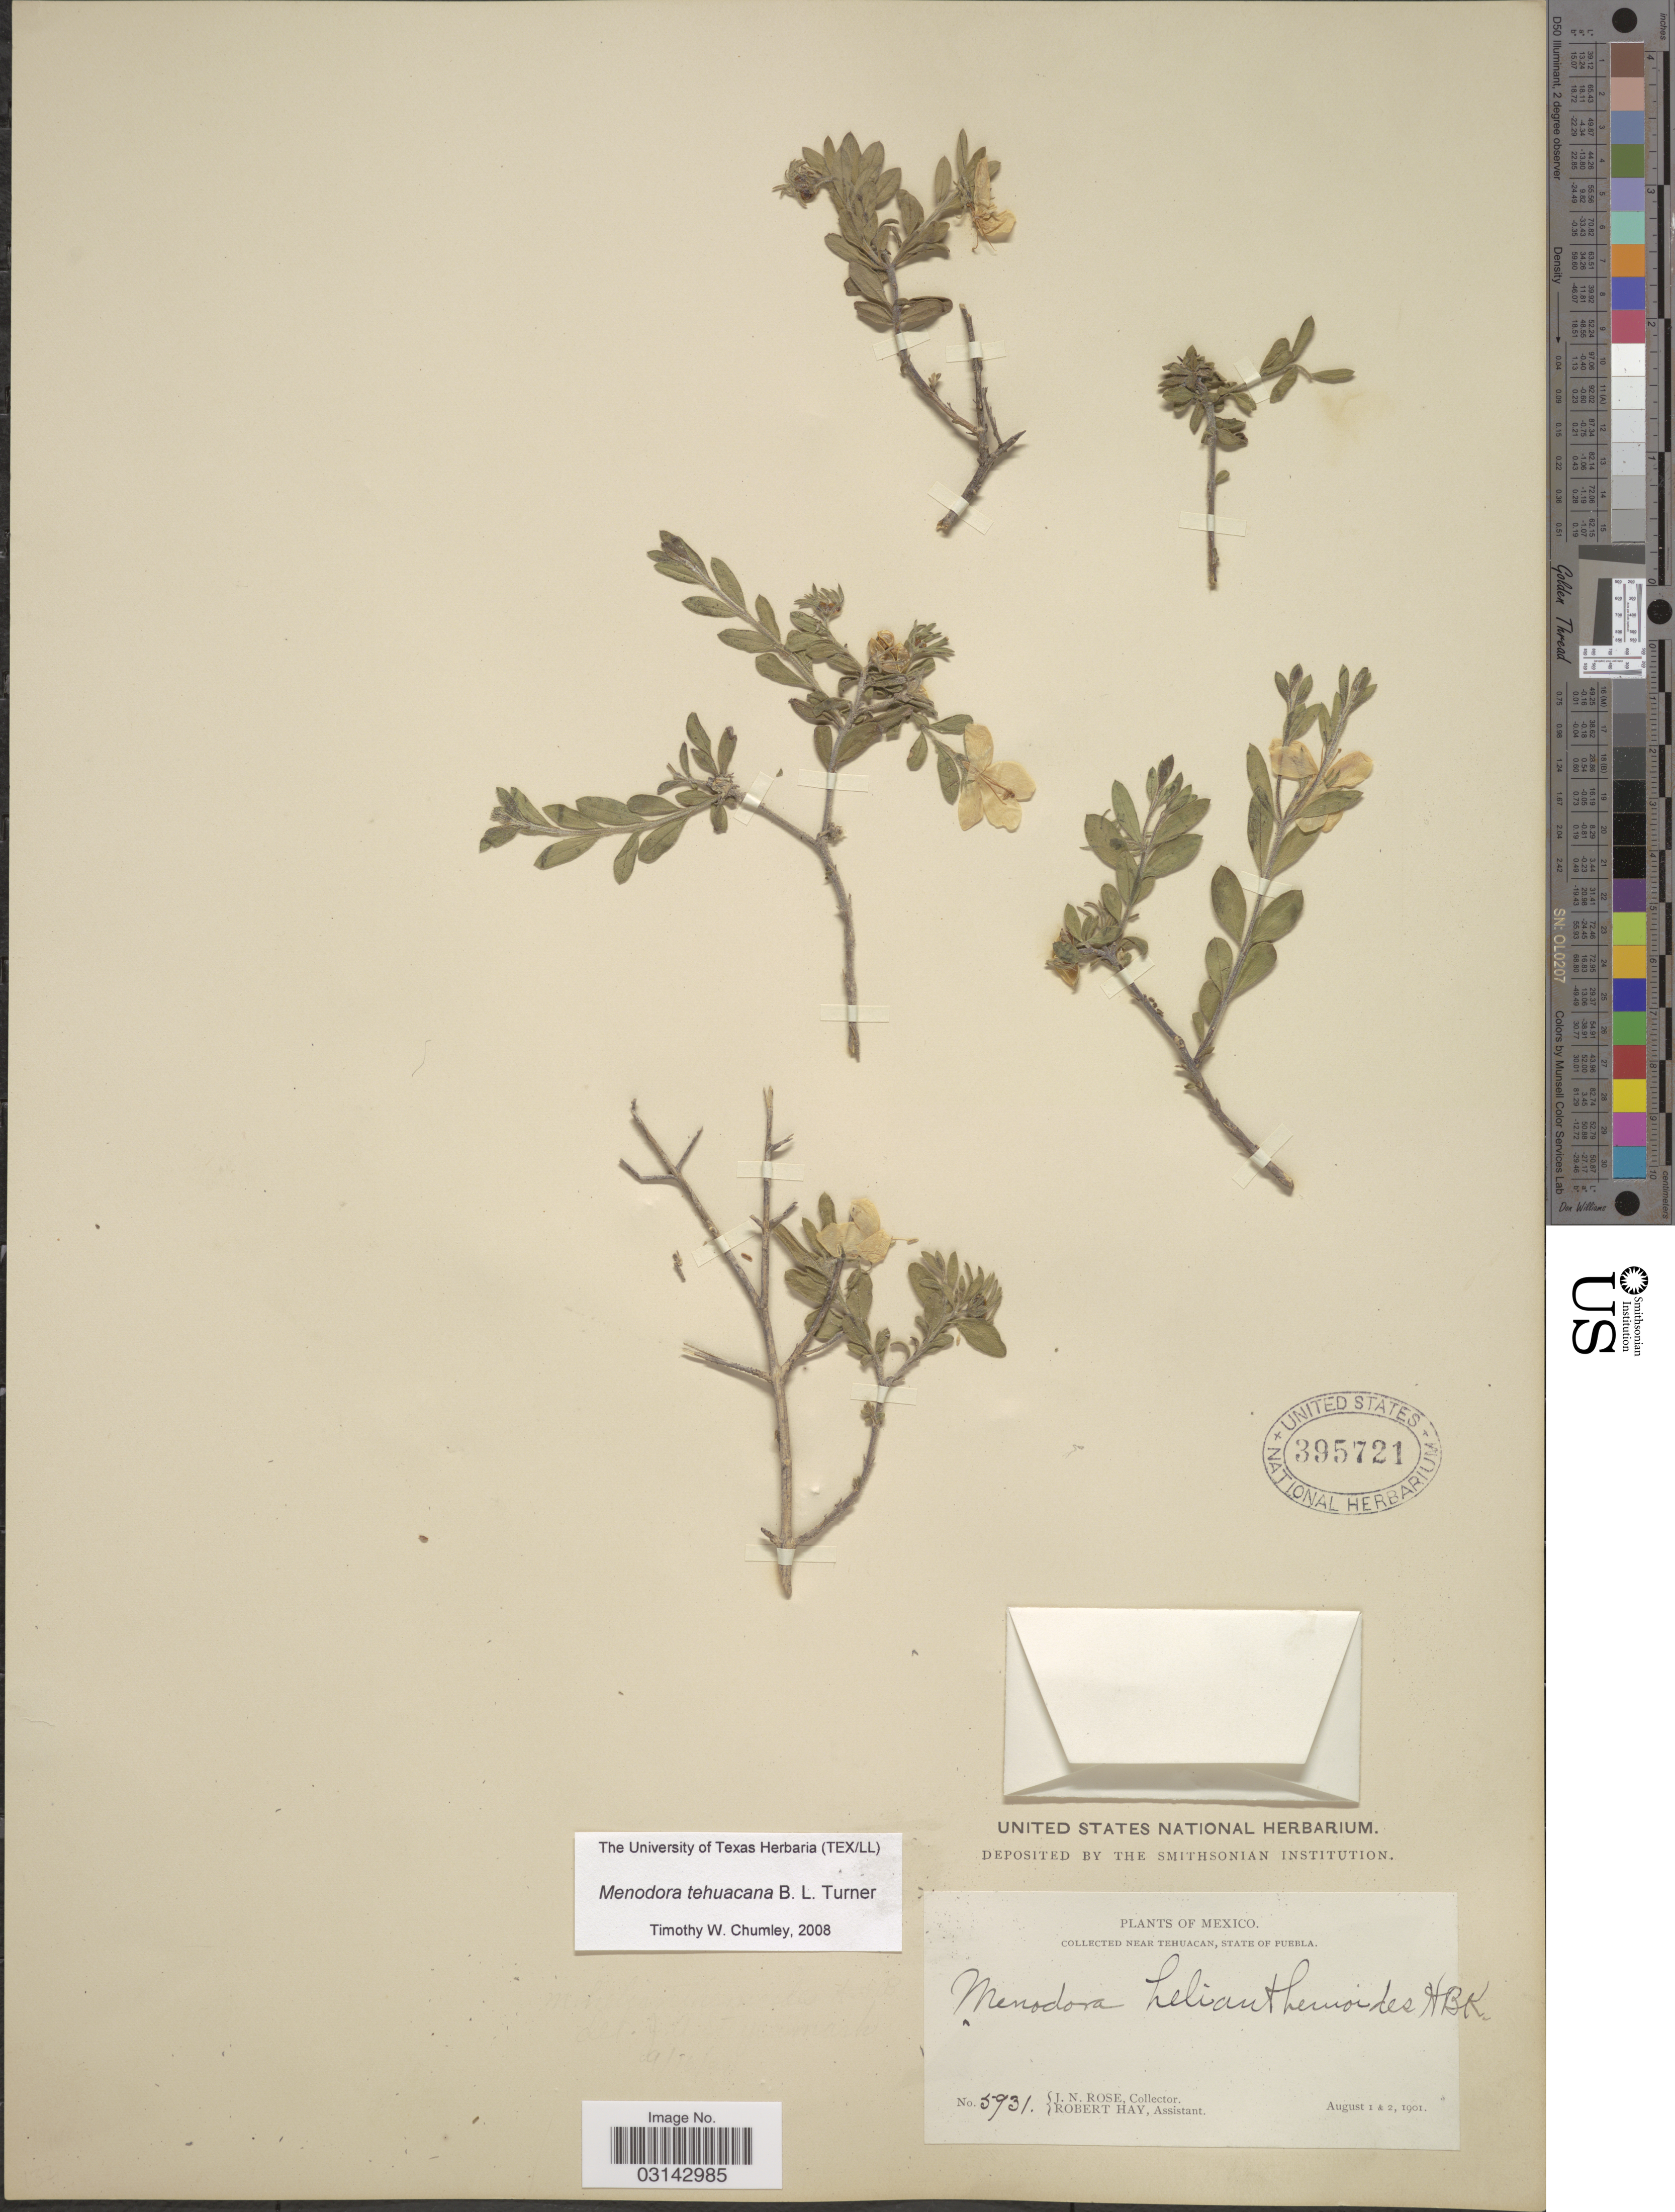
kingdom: Plantae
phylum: Tracheophyta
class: Magnoliopsida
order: Lamiales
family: Oleaceae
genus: Menodora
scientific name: Menodora tehuacana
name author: B.L. Turner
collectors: J. N. Rose & R. Hay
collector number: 5931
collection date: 1901-08-01/1901-08-02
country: Mexico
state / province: Puebla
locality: Near Tehuacan, State of Puebla.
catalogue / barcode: US 395721